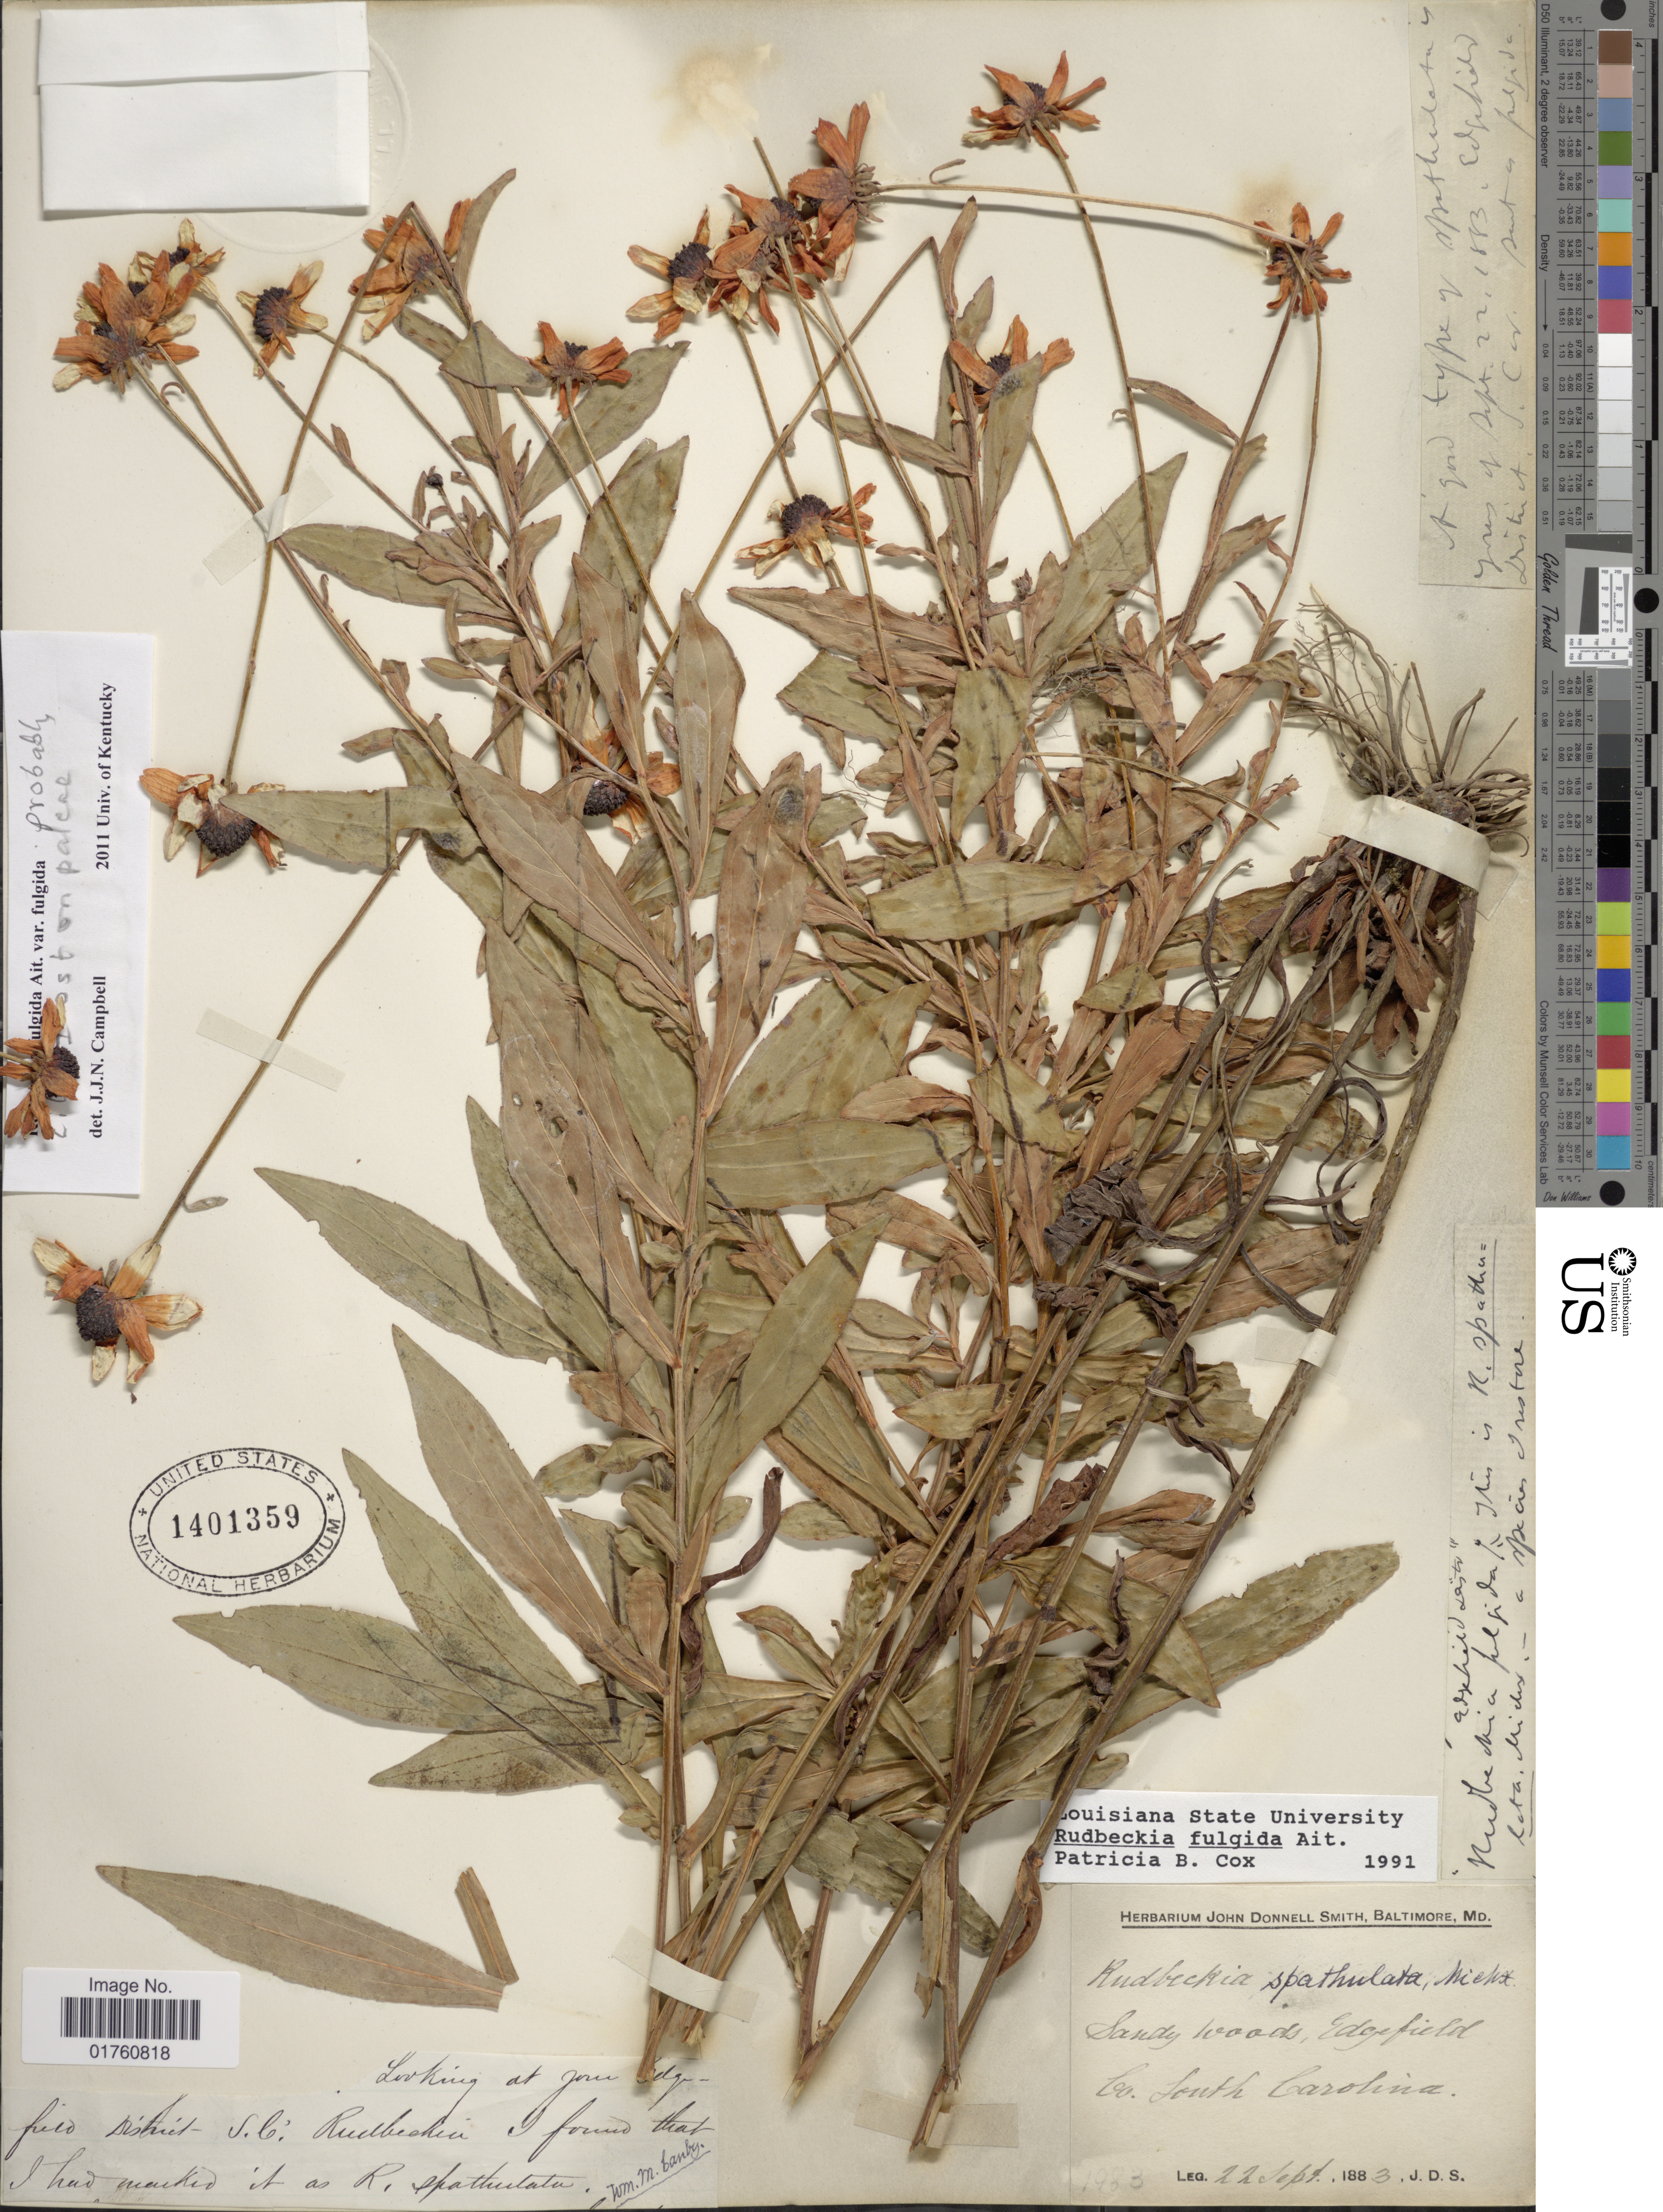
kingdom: Plantae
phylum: Tracheophyta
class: Magnoliopsida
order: Asterales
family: Asteraceae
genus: Rudbeckia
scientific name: Rudbeckia fulgida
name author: Aiton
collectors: J. Donnell Smith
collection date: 1883-09-22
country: United States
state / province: South Carolina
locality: Sandy woods, Edofield Co, South Carolina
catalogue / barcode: US 1401359